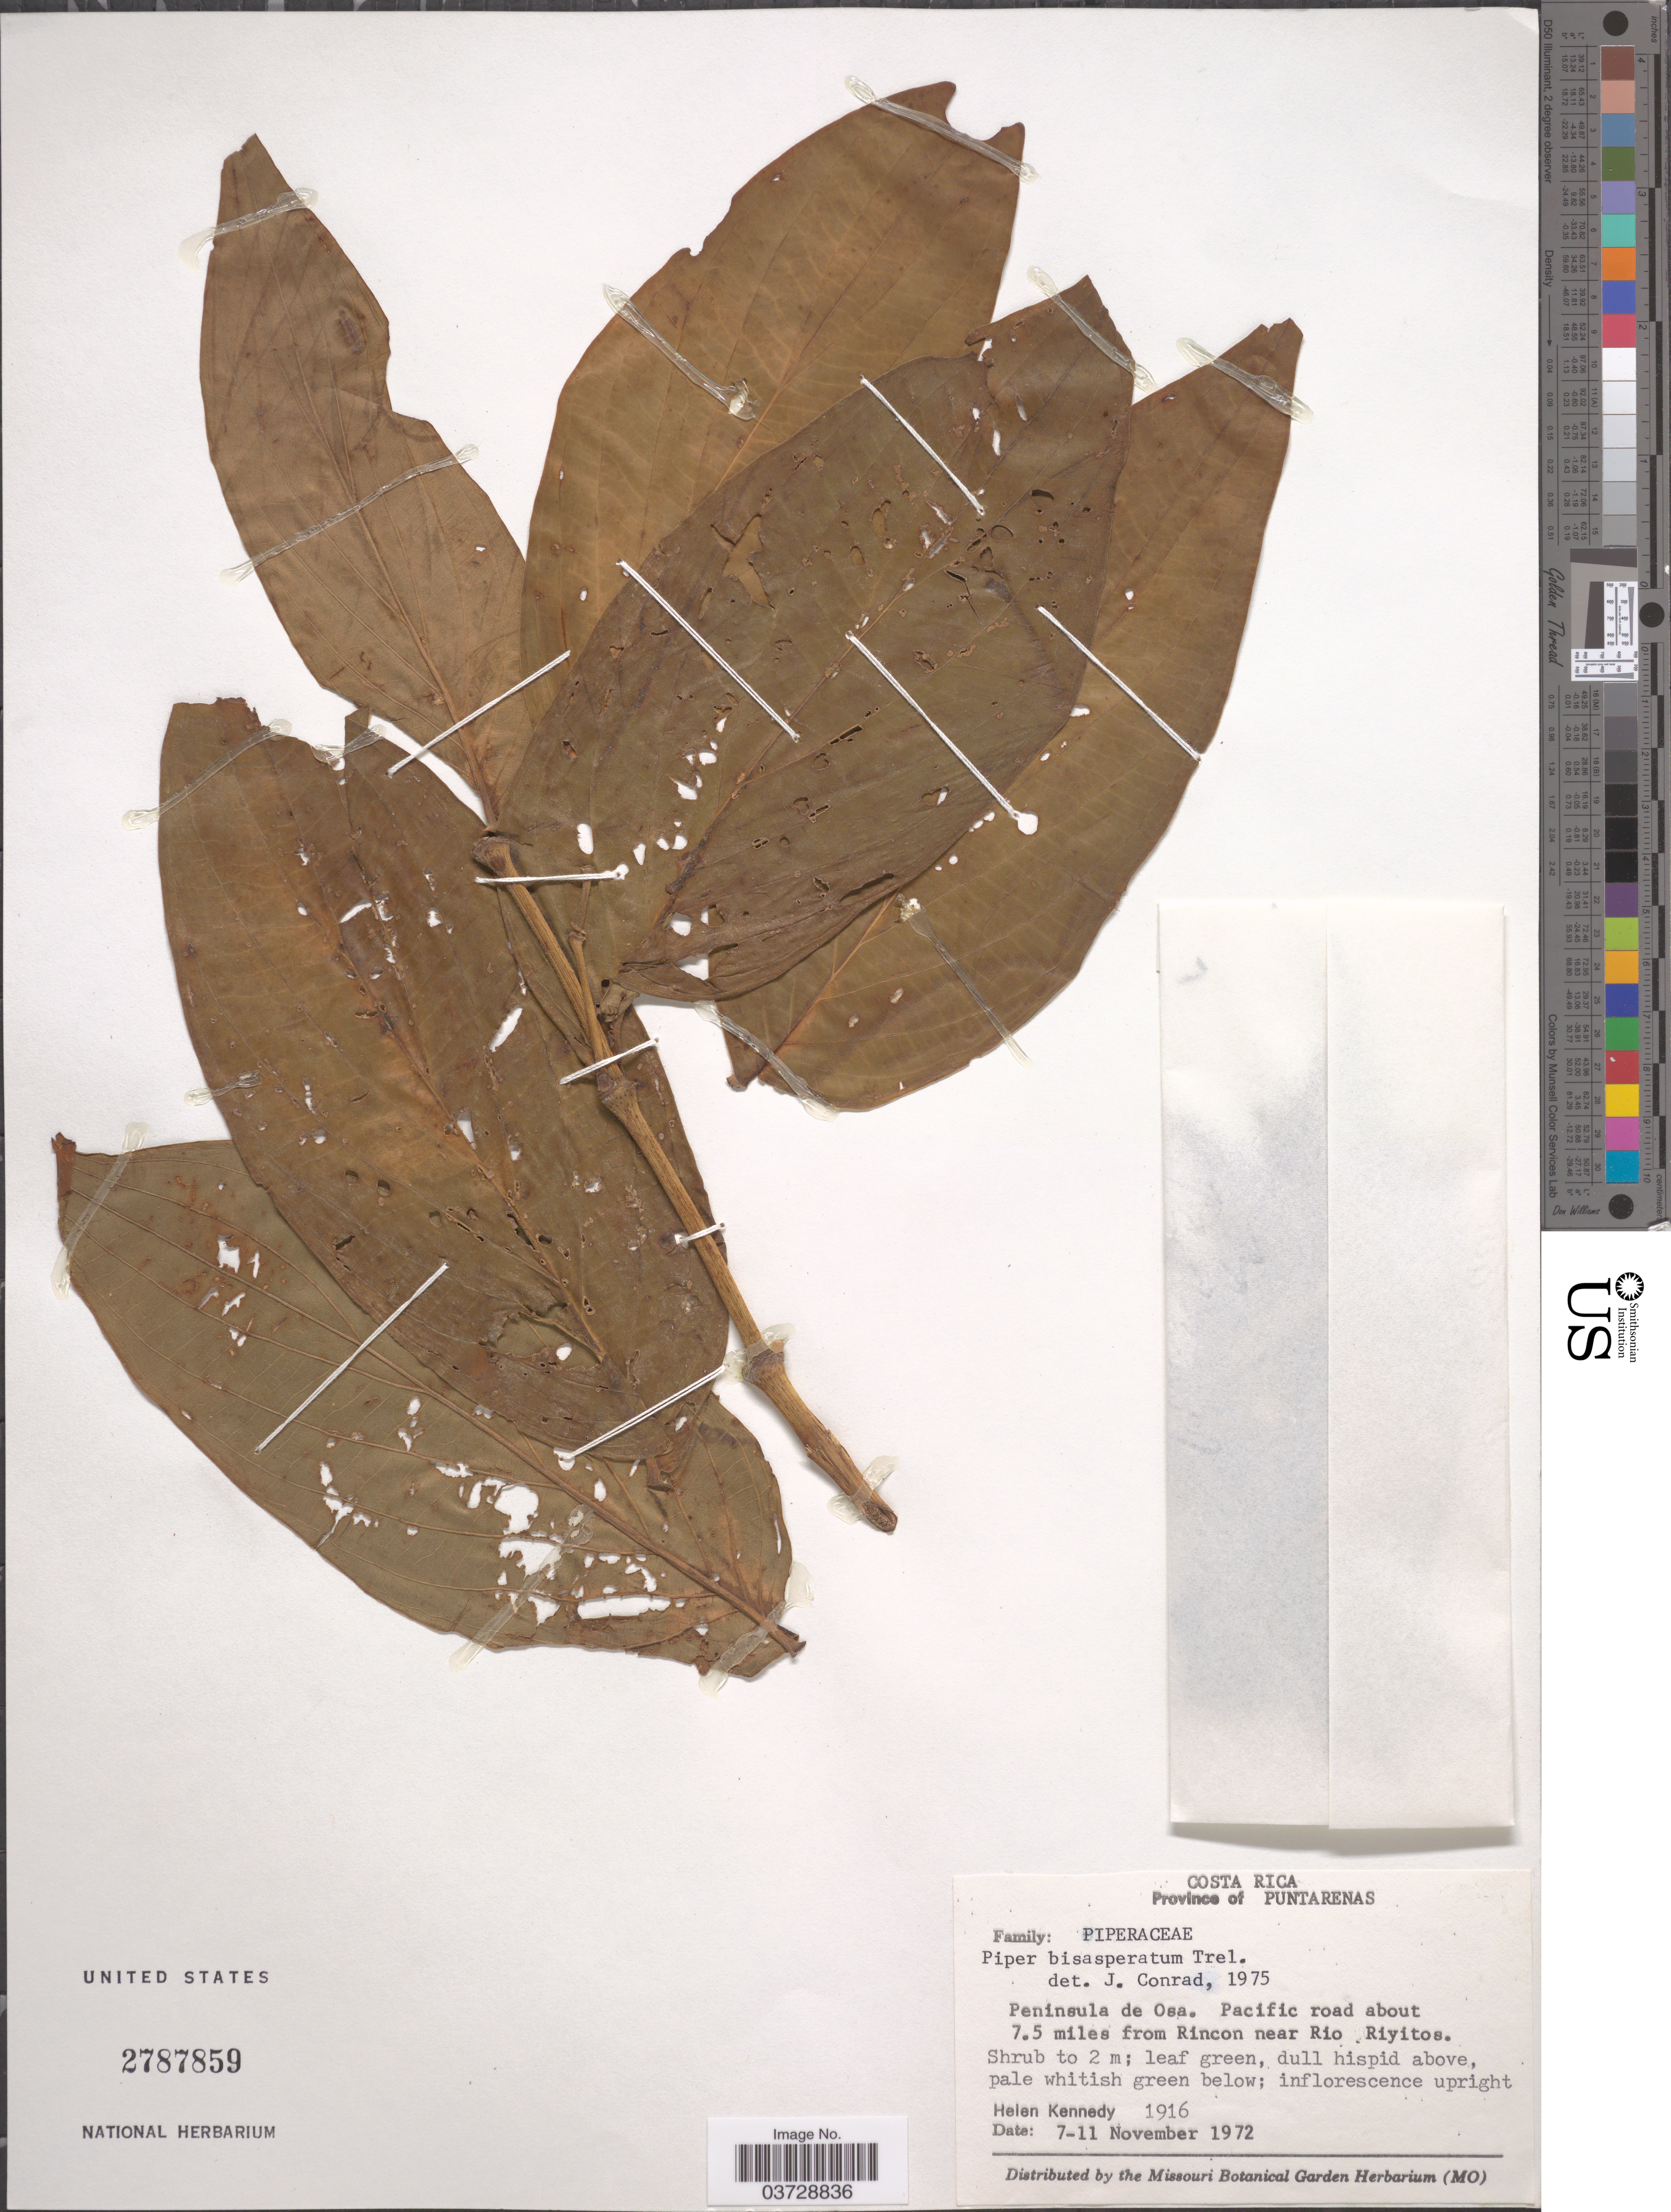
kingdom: Plantae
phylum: Tracheophyta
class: Magnoliopsida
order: Piperales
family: Piperaceae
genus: Piper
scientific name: Piper bisasperatum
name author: Trel.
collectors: H. Kennedy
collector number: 1916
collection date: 1972-11-07/1972-11-11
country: Costa Rica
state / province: Puntarenas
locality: Peninsula de Osa. Pacific road about 7.5 miles from Rincon near Rio Riyitos.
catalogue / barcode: US 2787859